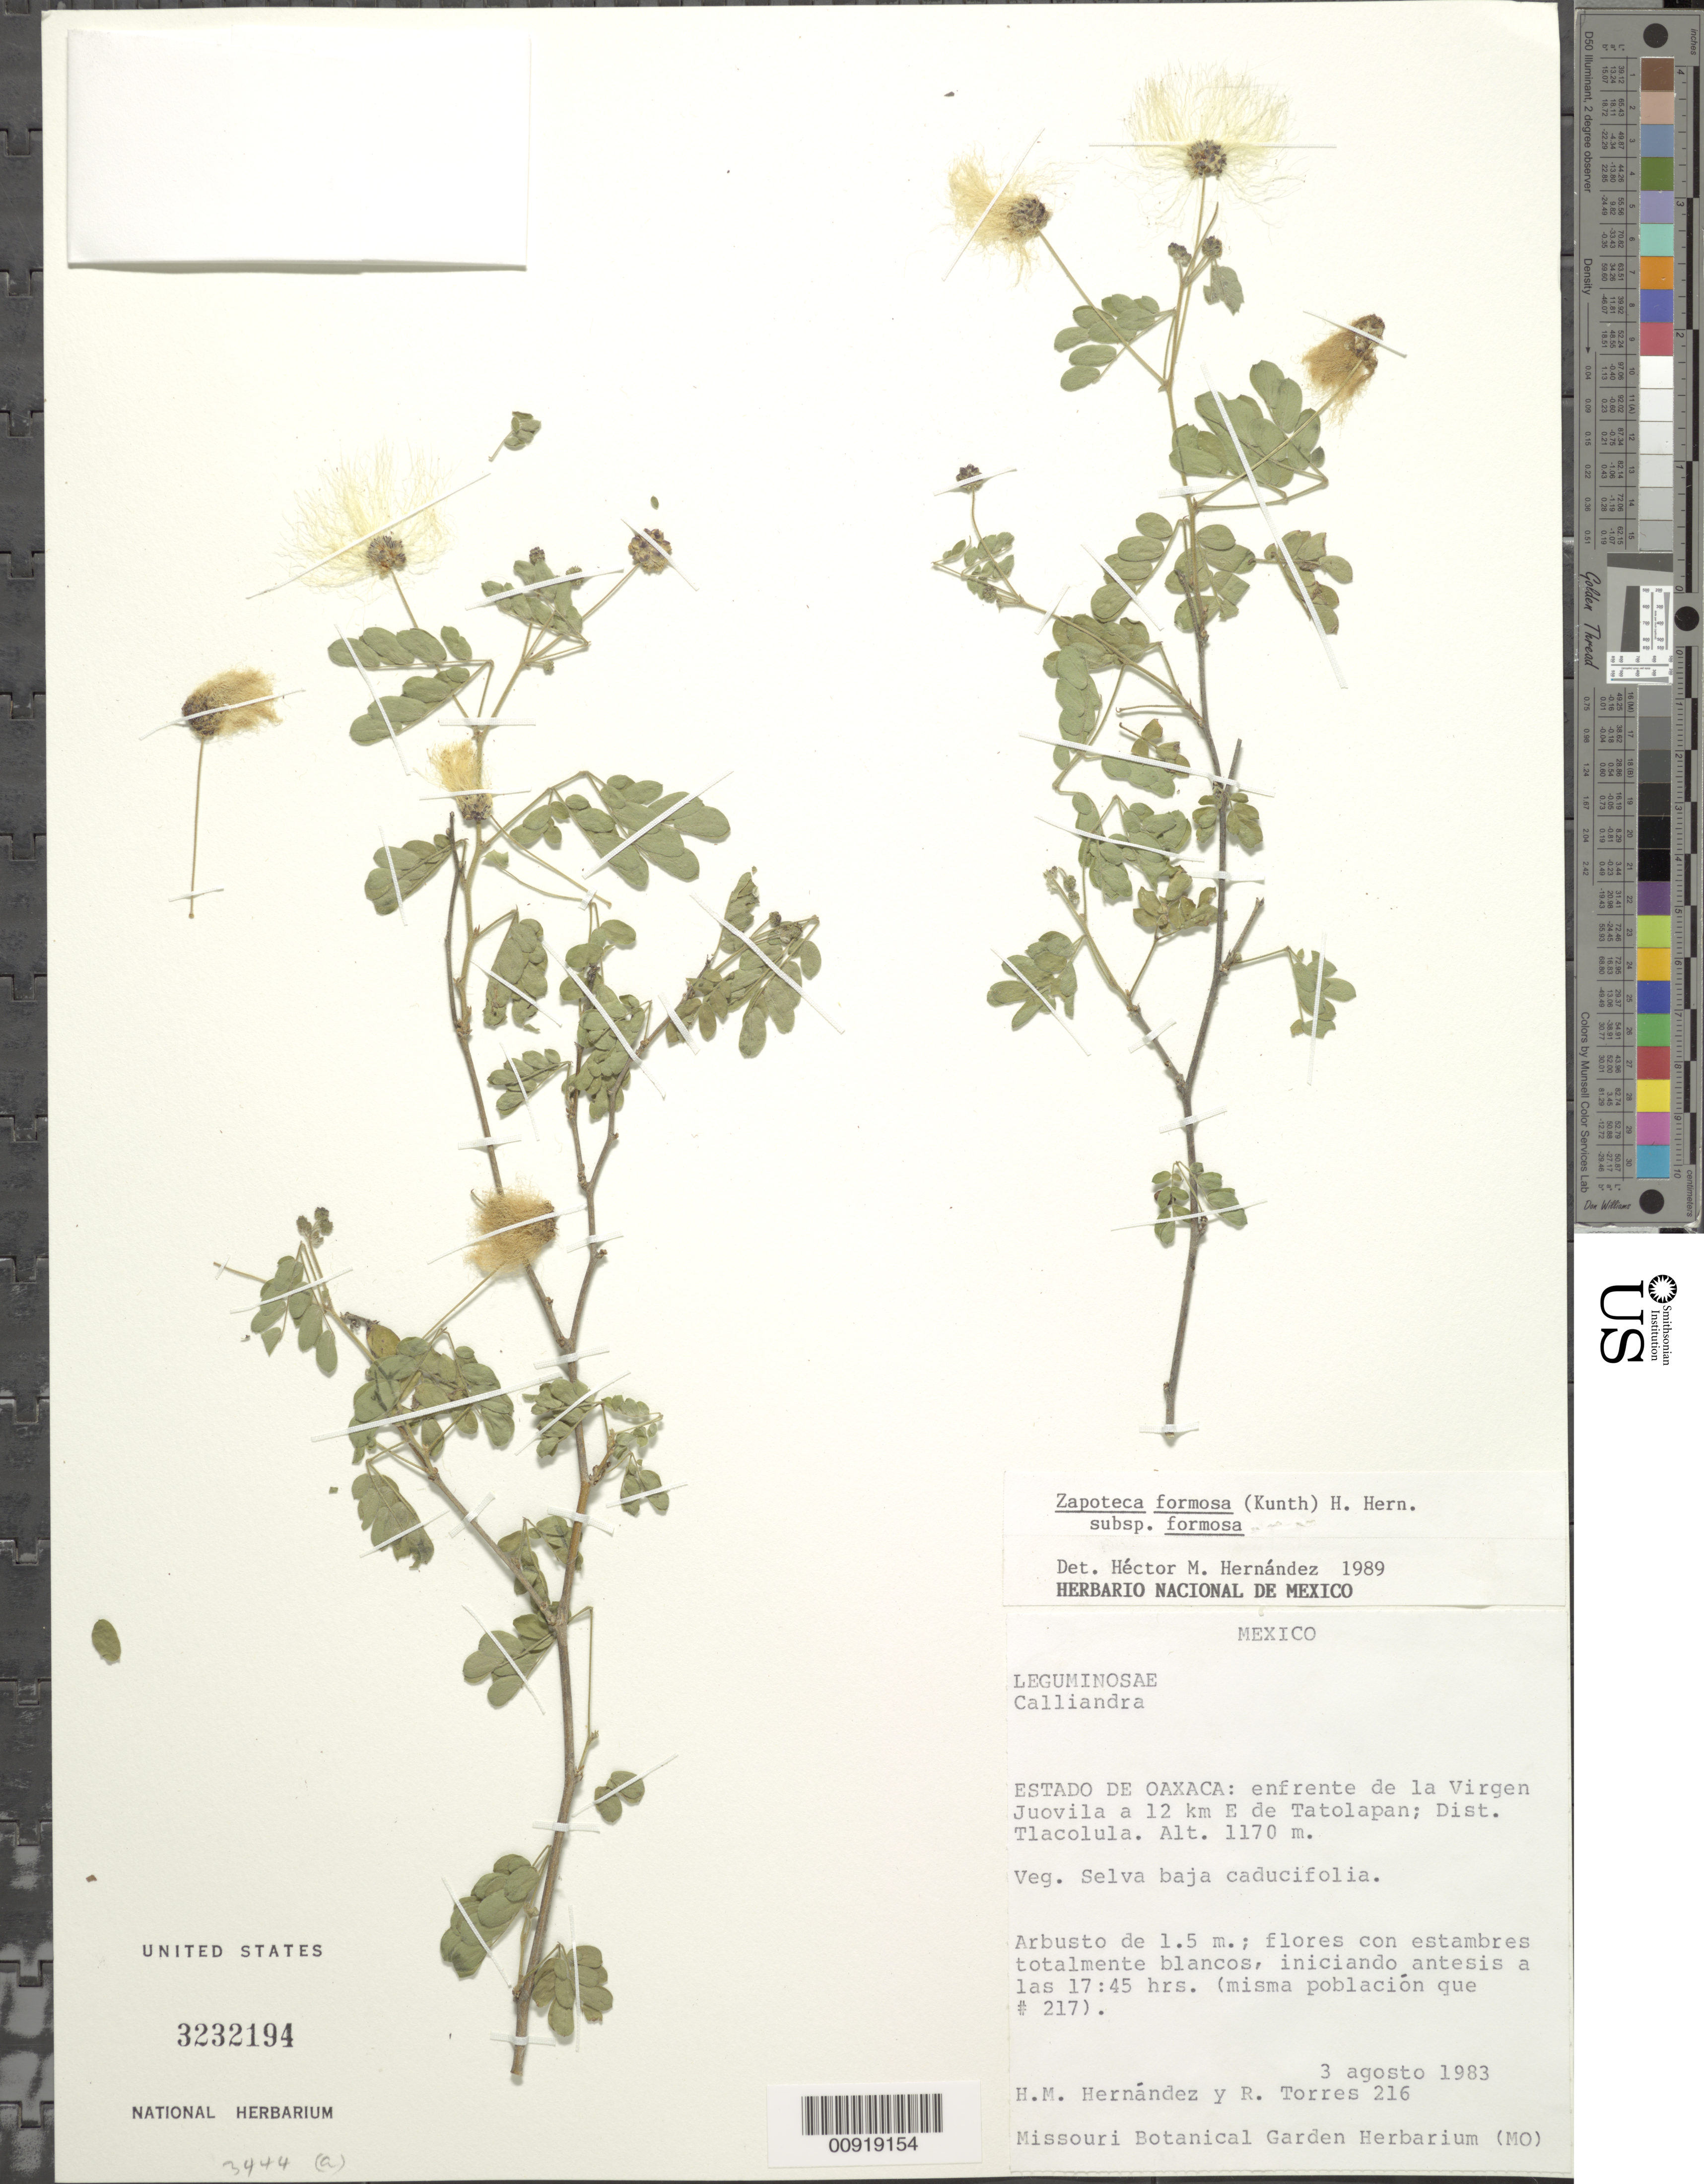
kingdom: Plantae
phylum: Tracheophyta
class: Magnoliopsida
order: Fabales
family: Fabaceae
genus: Zapoteca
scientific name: Zapoteca formosa subsp. formosa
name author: (Kunth) H.M. Hern.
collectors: H. M. Hernandez & R. Torres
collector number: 216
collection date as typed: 03 Aug 1983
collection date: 1983-08-03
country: Mexico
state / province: Oaxaca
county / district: Tlacolula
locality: Estado de Oaxaca: enfrente de la Virgen Juovila a 12 km. E de Tatolapan; Dist. Tlacolula.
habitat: Selva baja caducifolia.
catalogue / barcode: US 3232194